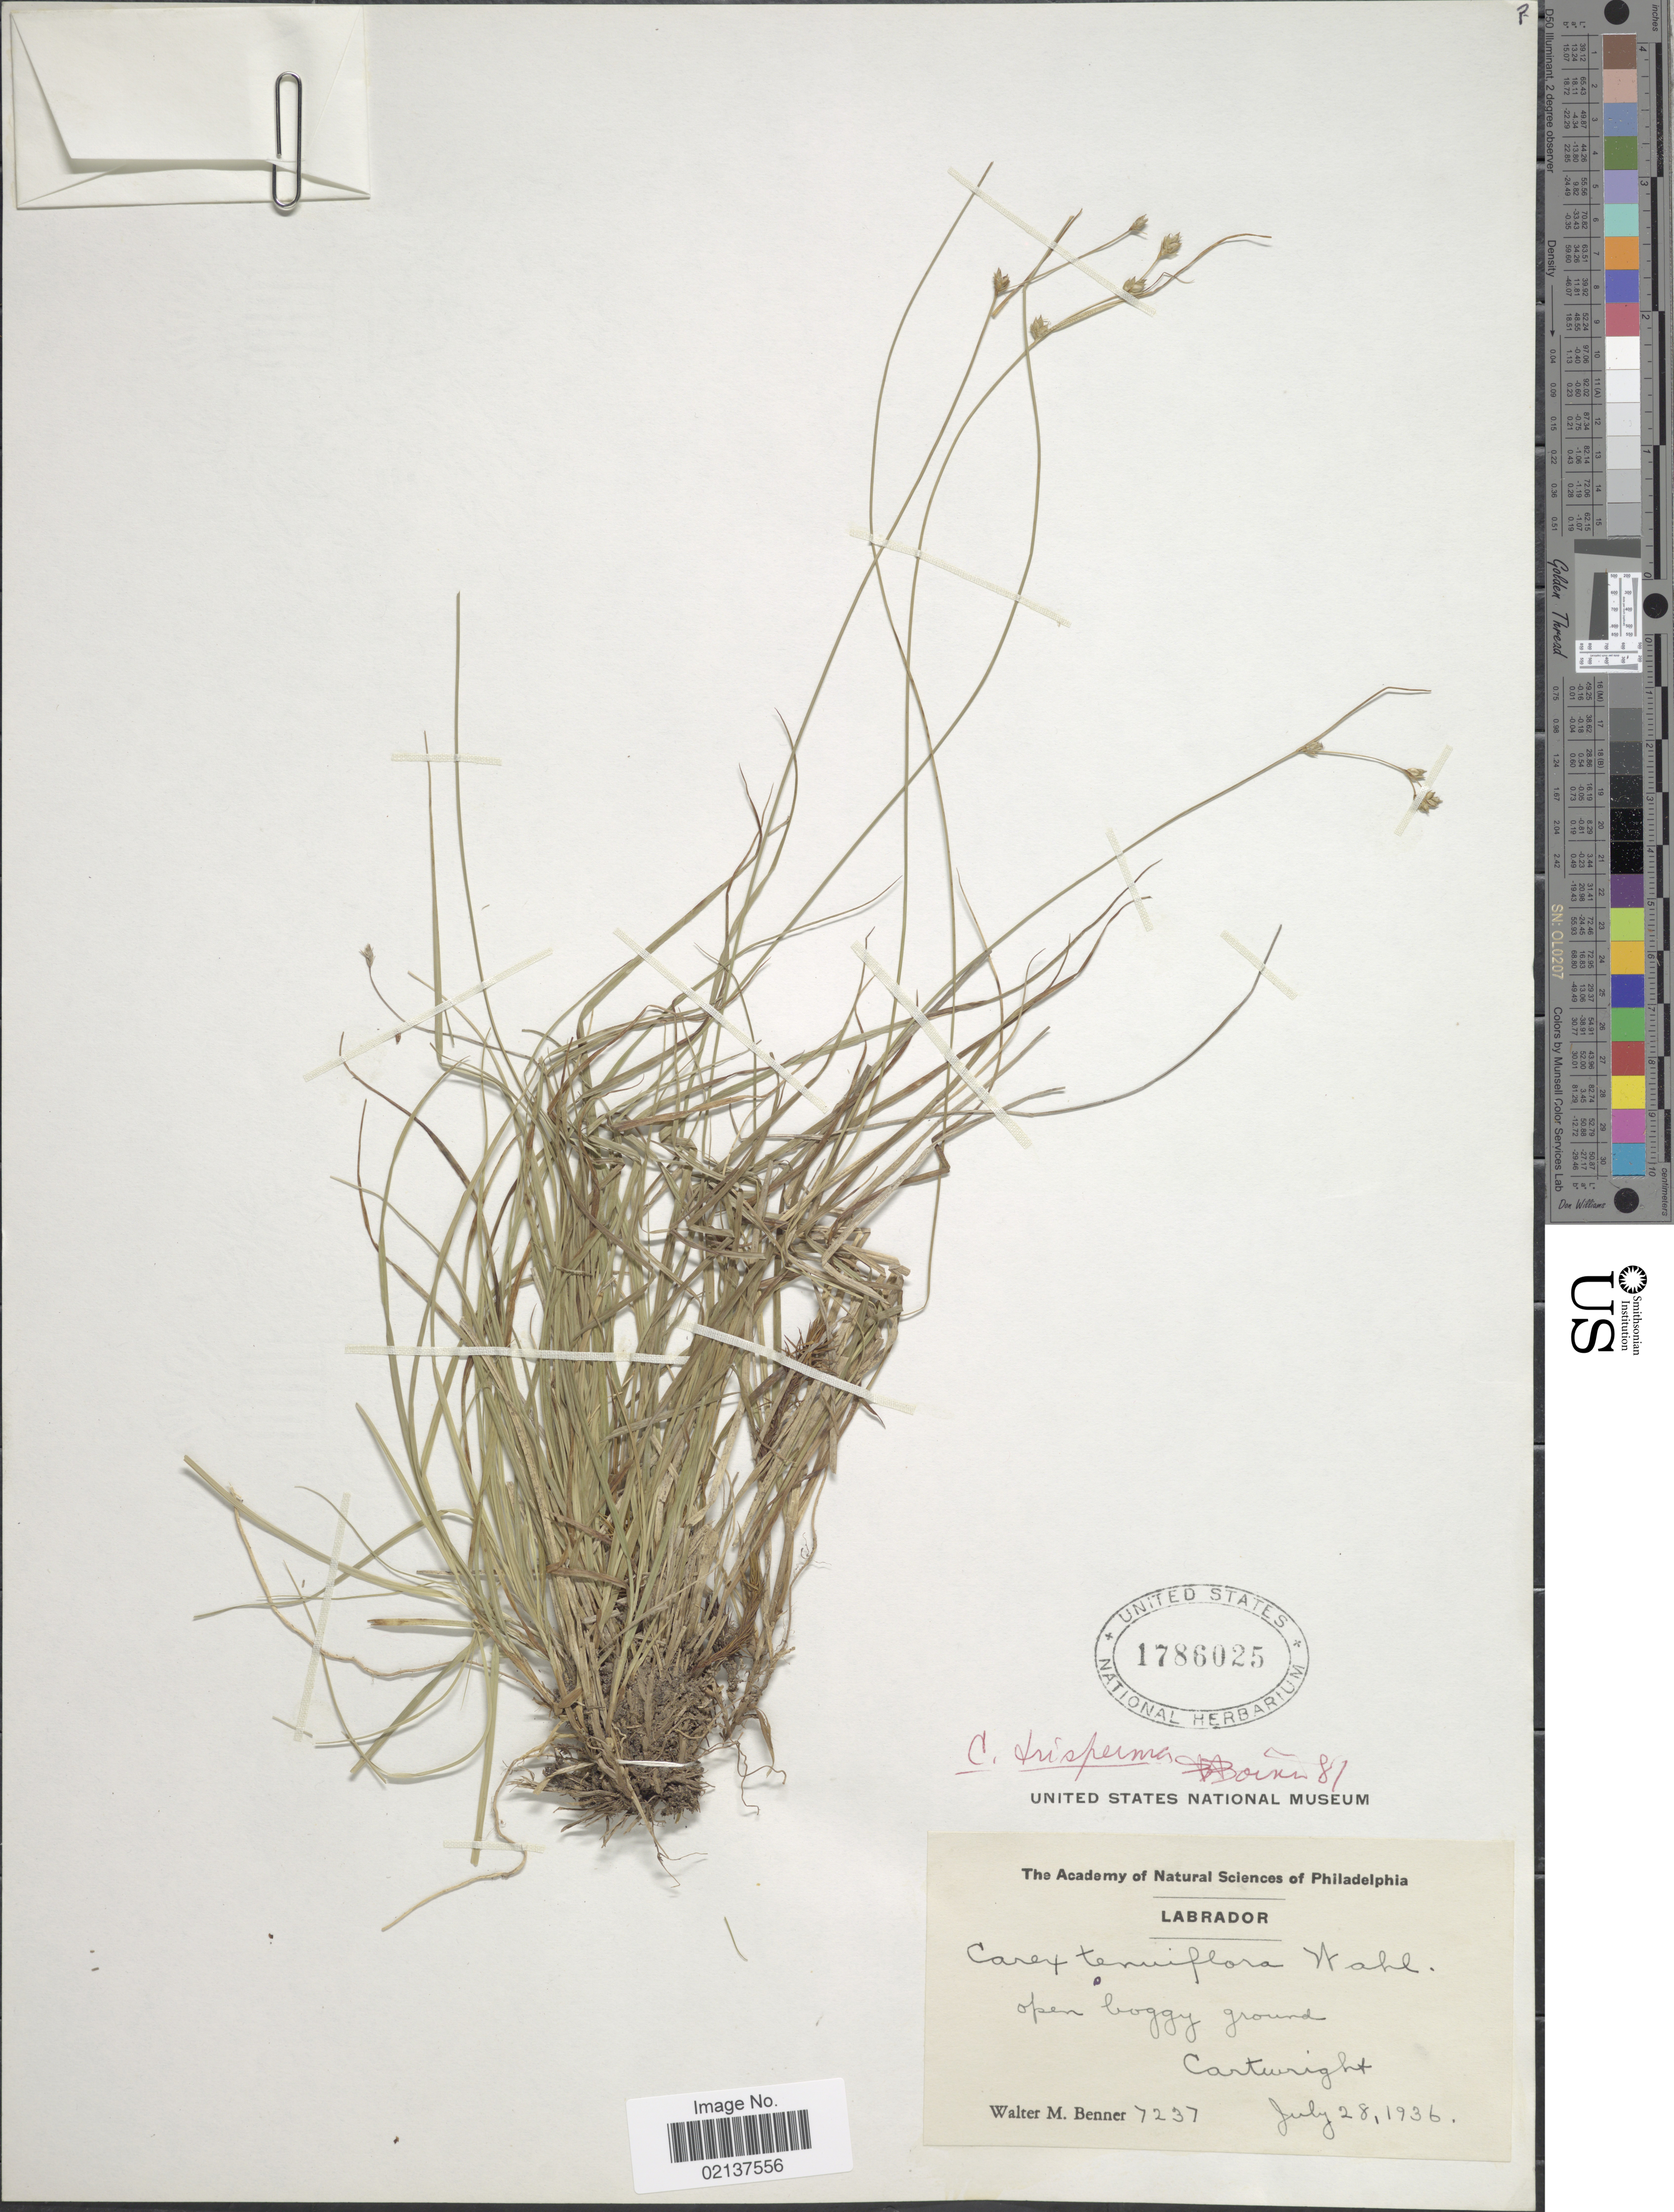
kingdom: Plantae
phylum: Tracheophyta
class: Liliopsida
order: Poales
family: Cyperaceae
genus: Carex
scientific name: Carex trisperma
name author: Dewey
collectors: W. Benner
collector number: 7237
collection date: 1936-07-28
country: Canada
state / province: Newfoundland and Labrador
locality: Labrador, Cartwright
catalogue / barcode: US 1786025